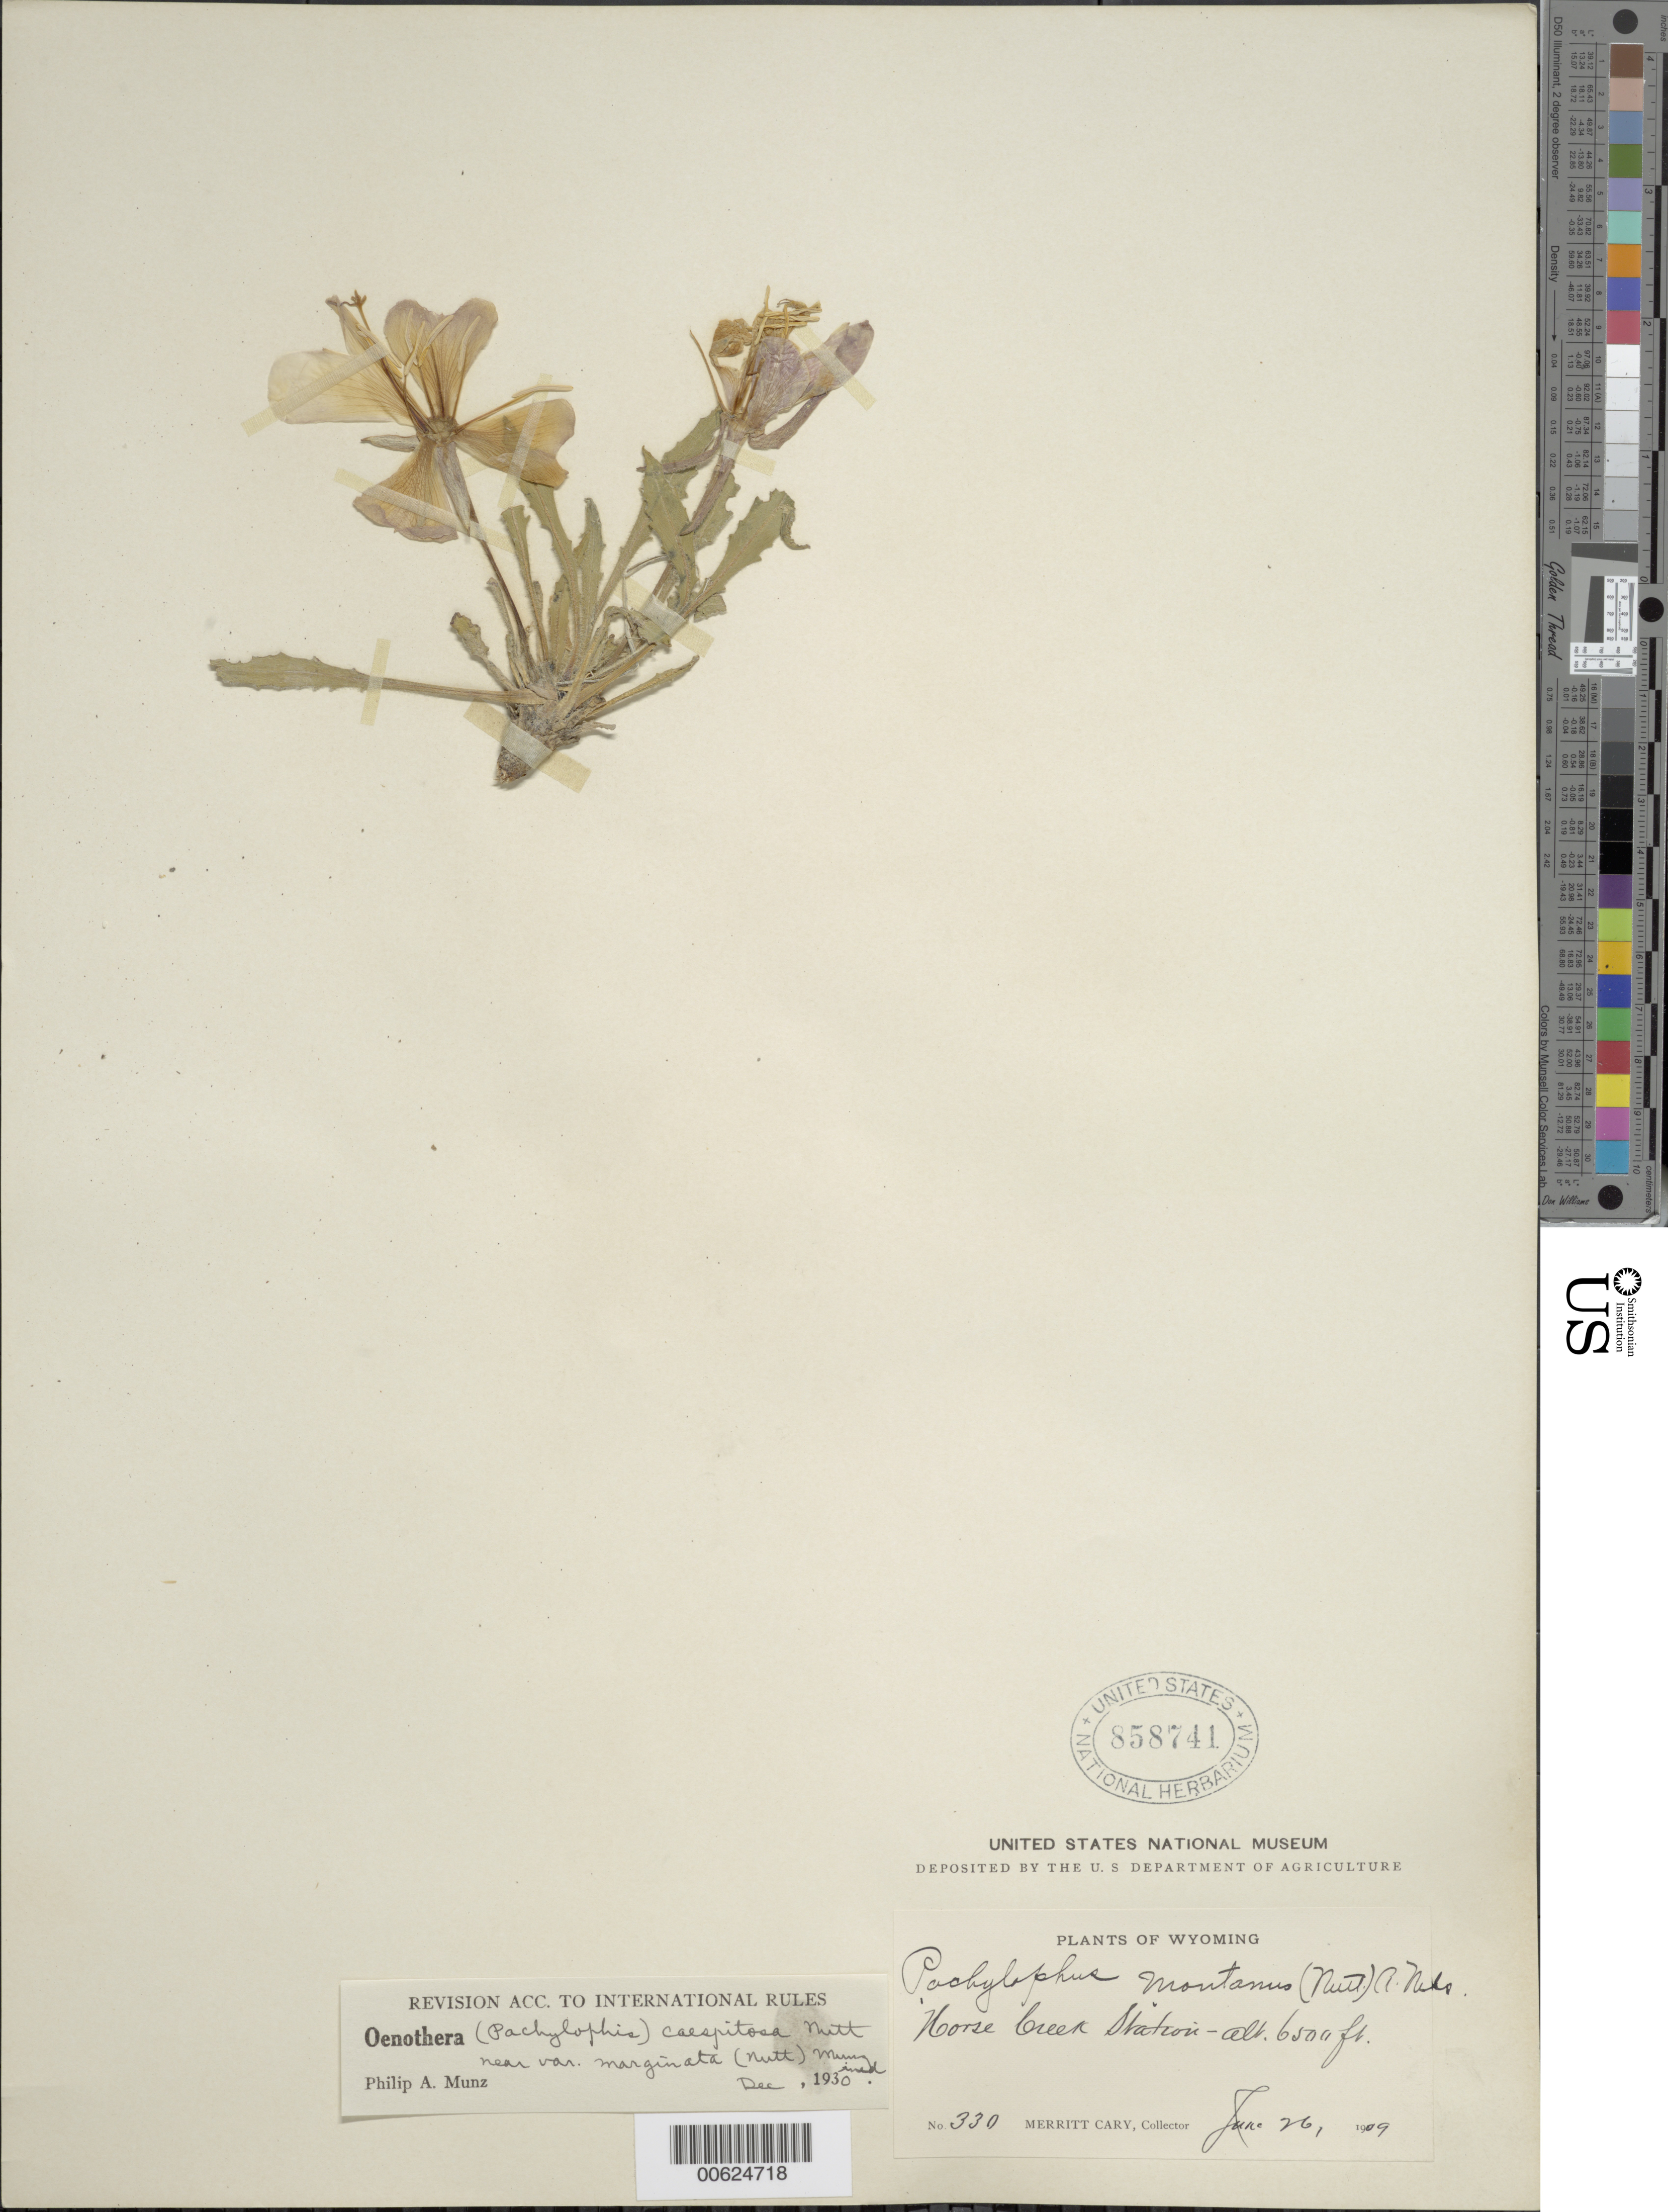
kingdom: Plantae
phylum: Tracheophyta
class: Magnoliopsida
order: Myrtales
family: Onagraceae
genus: Oenothera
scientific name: Oenothera cespitosa subsp. marginata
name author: (Nutt. ex Hook. & Arn.) Munz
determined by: Munz, Philip A.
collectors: M. Cary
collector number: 330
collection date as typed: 26 Jun 1909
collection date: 1909-06-26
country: United States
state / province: Wyoming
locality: Horse Creek Station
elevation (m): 1981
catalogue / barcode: US 858741